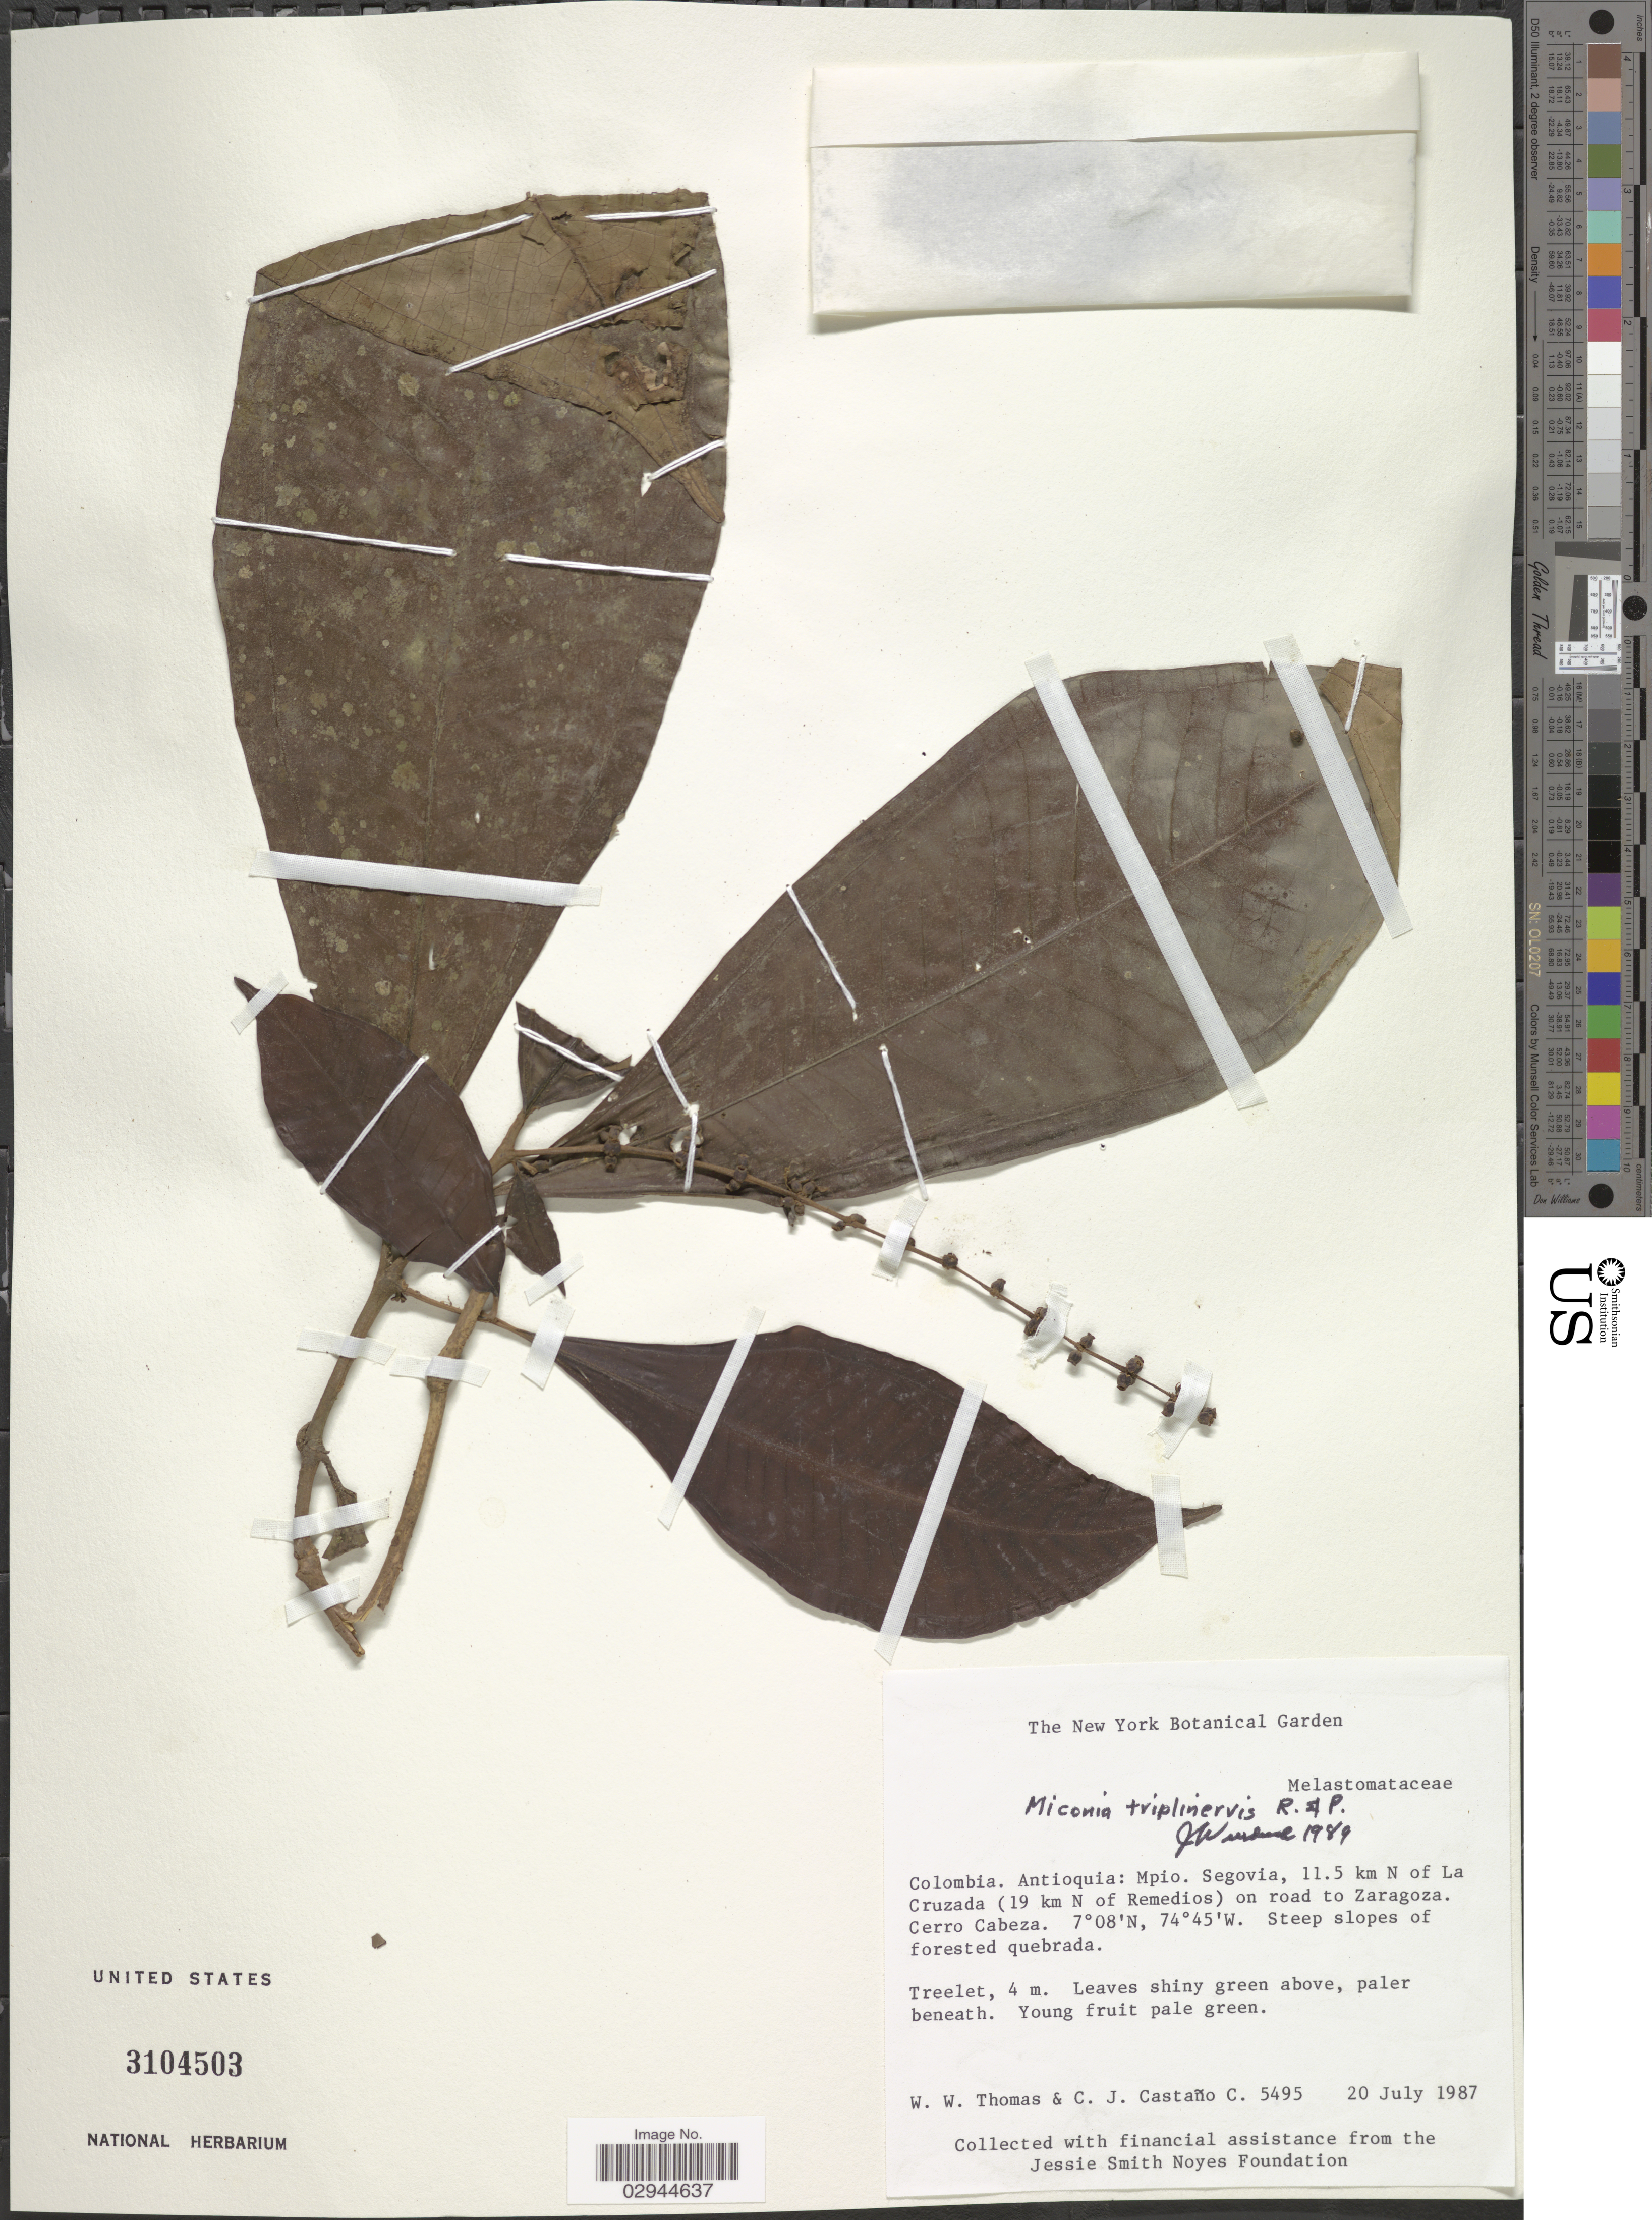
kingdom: Plantae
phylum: Tracheophyta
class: Magnoliopsida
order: Myrtales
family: Melastomataceae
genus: Miconia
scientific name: Miconia triplinervis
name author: Ruiz & Pav.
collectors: W. Thomas & C. Castaño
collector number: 5495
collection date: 1987-07-20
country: Colombia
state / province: Antioquia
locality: Mpio. Segovia, 11.5 km N of La Cruzada (19 km N of Remedios) on road to Zaragoza, Cerro Cabeza, Steep slopes of forested quebrada.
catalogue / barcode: US 3104503